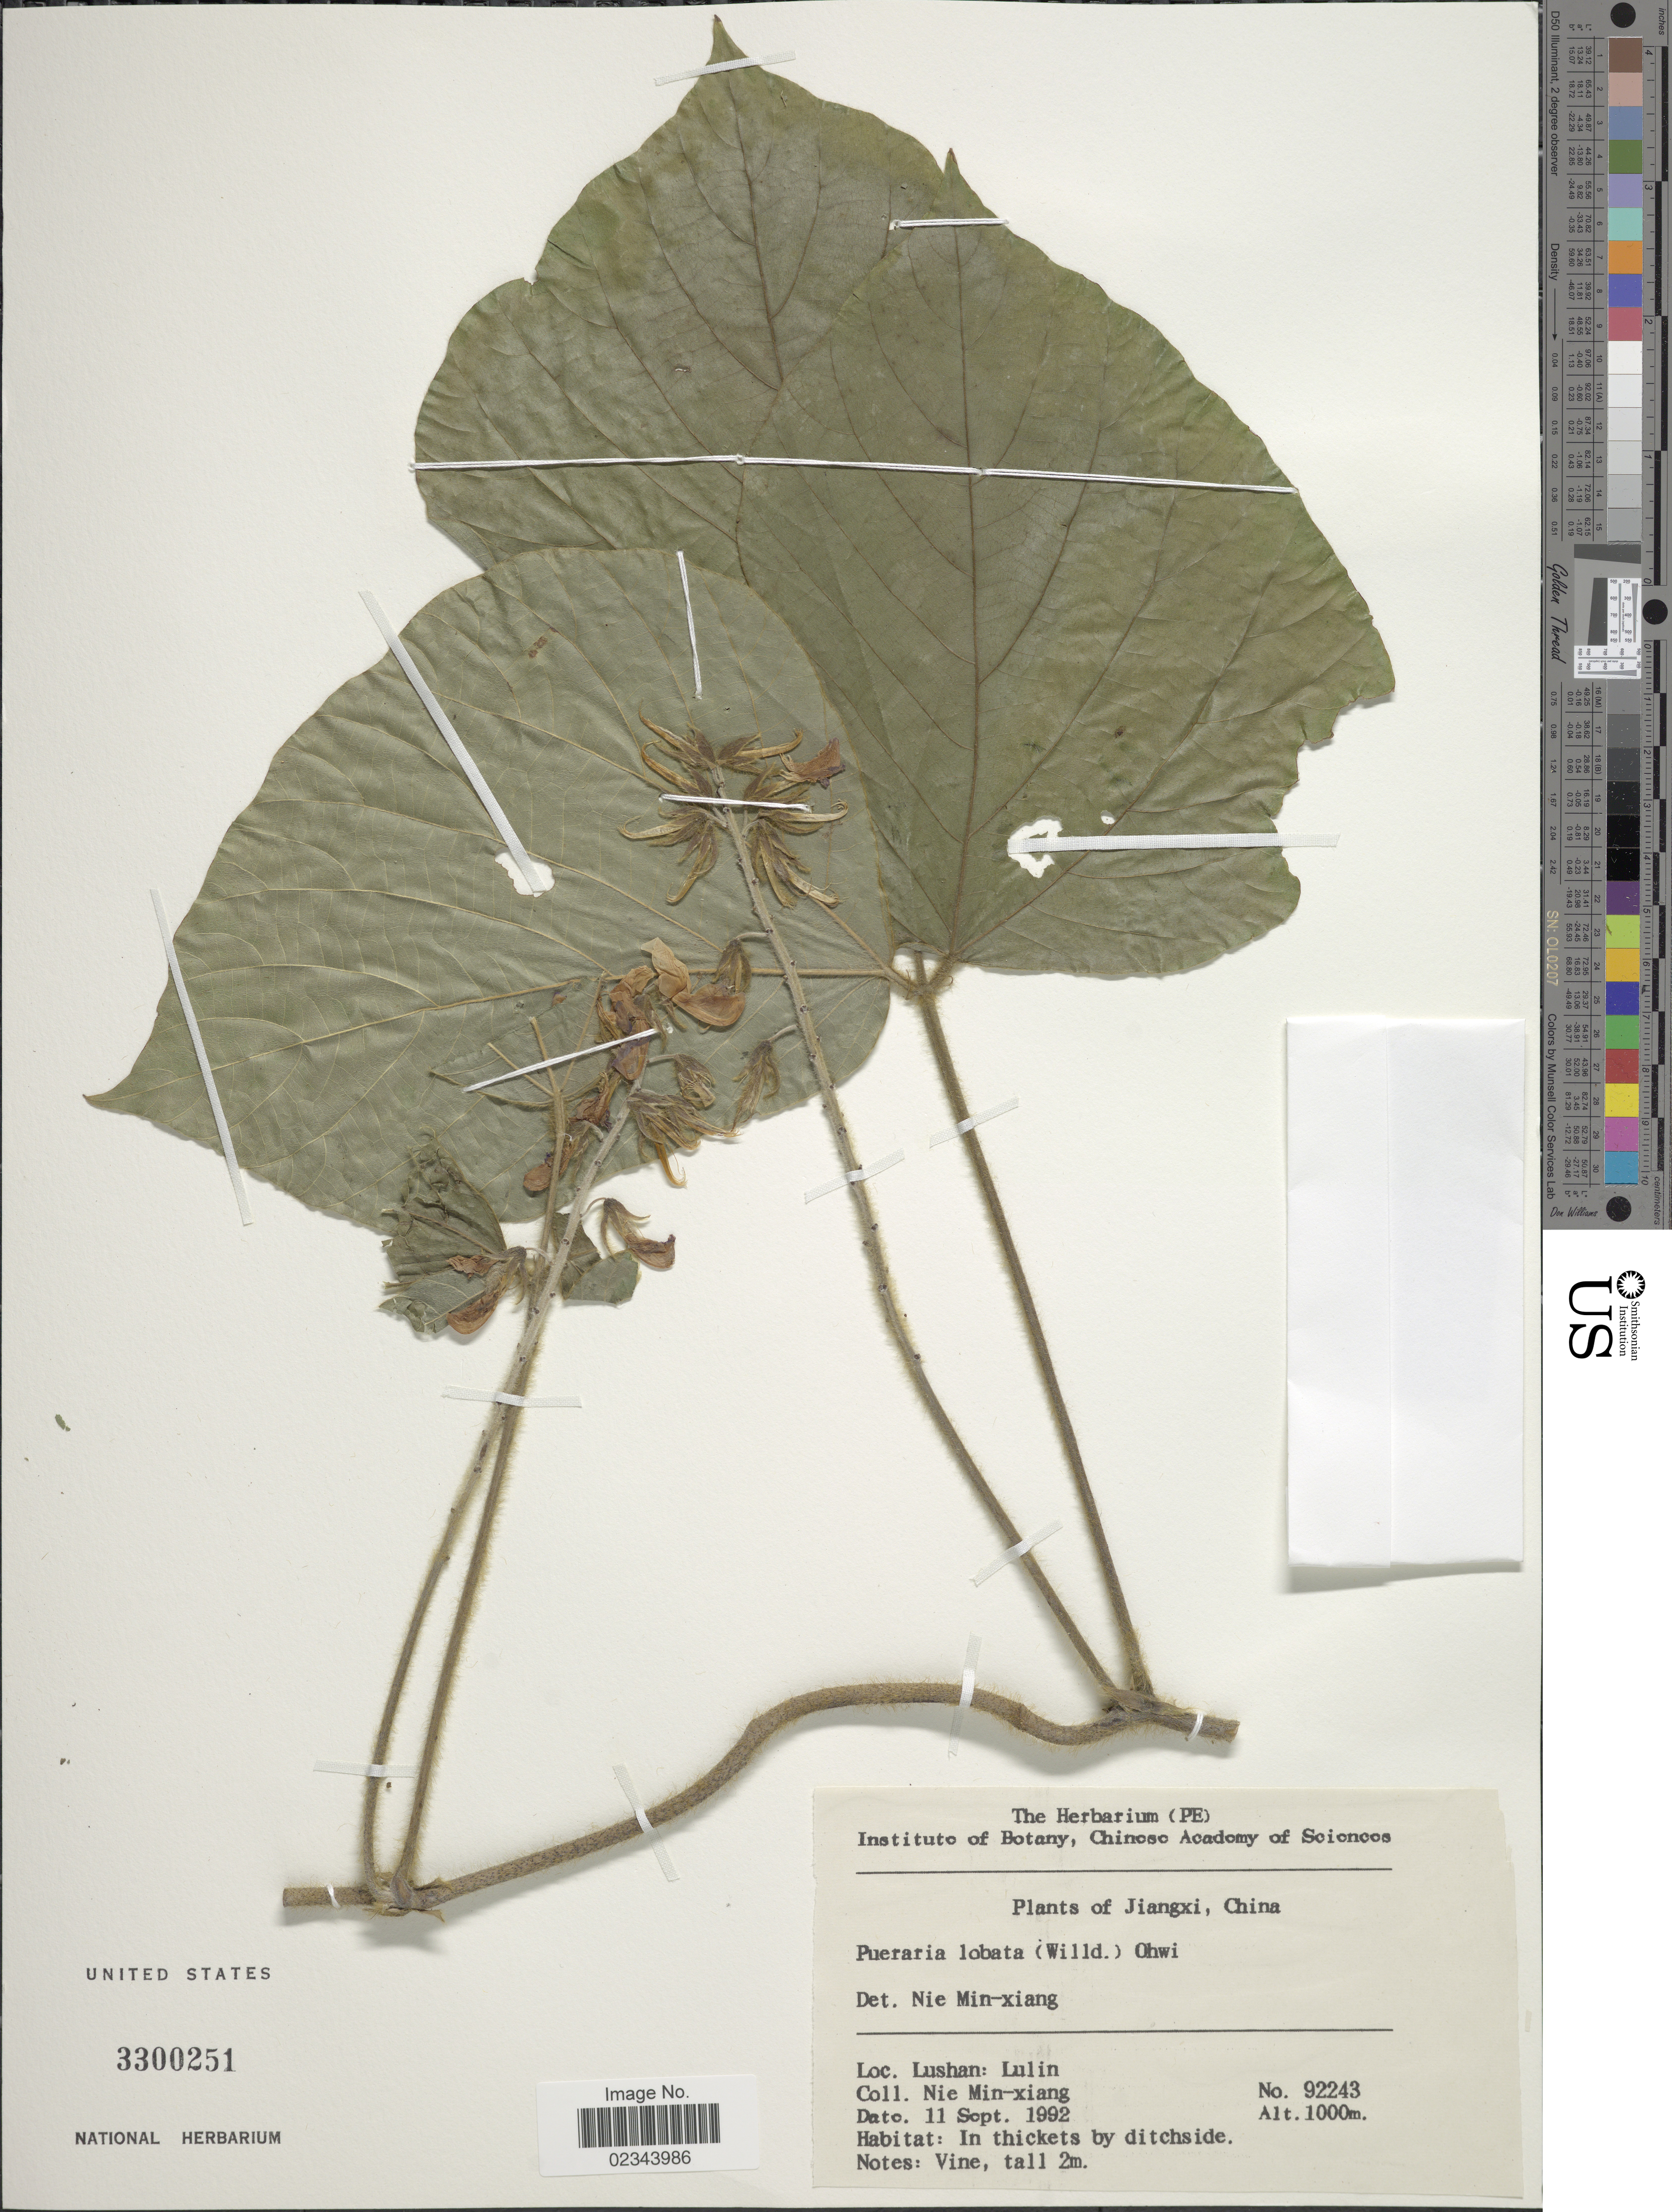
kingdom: Plantae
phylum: Tracheophyta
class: Magnoliopsida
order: Fabales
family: Fabaceae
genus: Pueraria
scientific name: Pueraria lobata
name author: (Willd.) Ohwi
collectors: M. Nie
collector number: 92243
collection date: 1992-09-11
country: China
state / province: Jiangxi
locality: Lushan: Lulin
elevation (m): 1000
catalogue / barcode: US 3300251